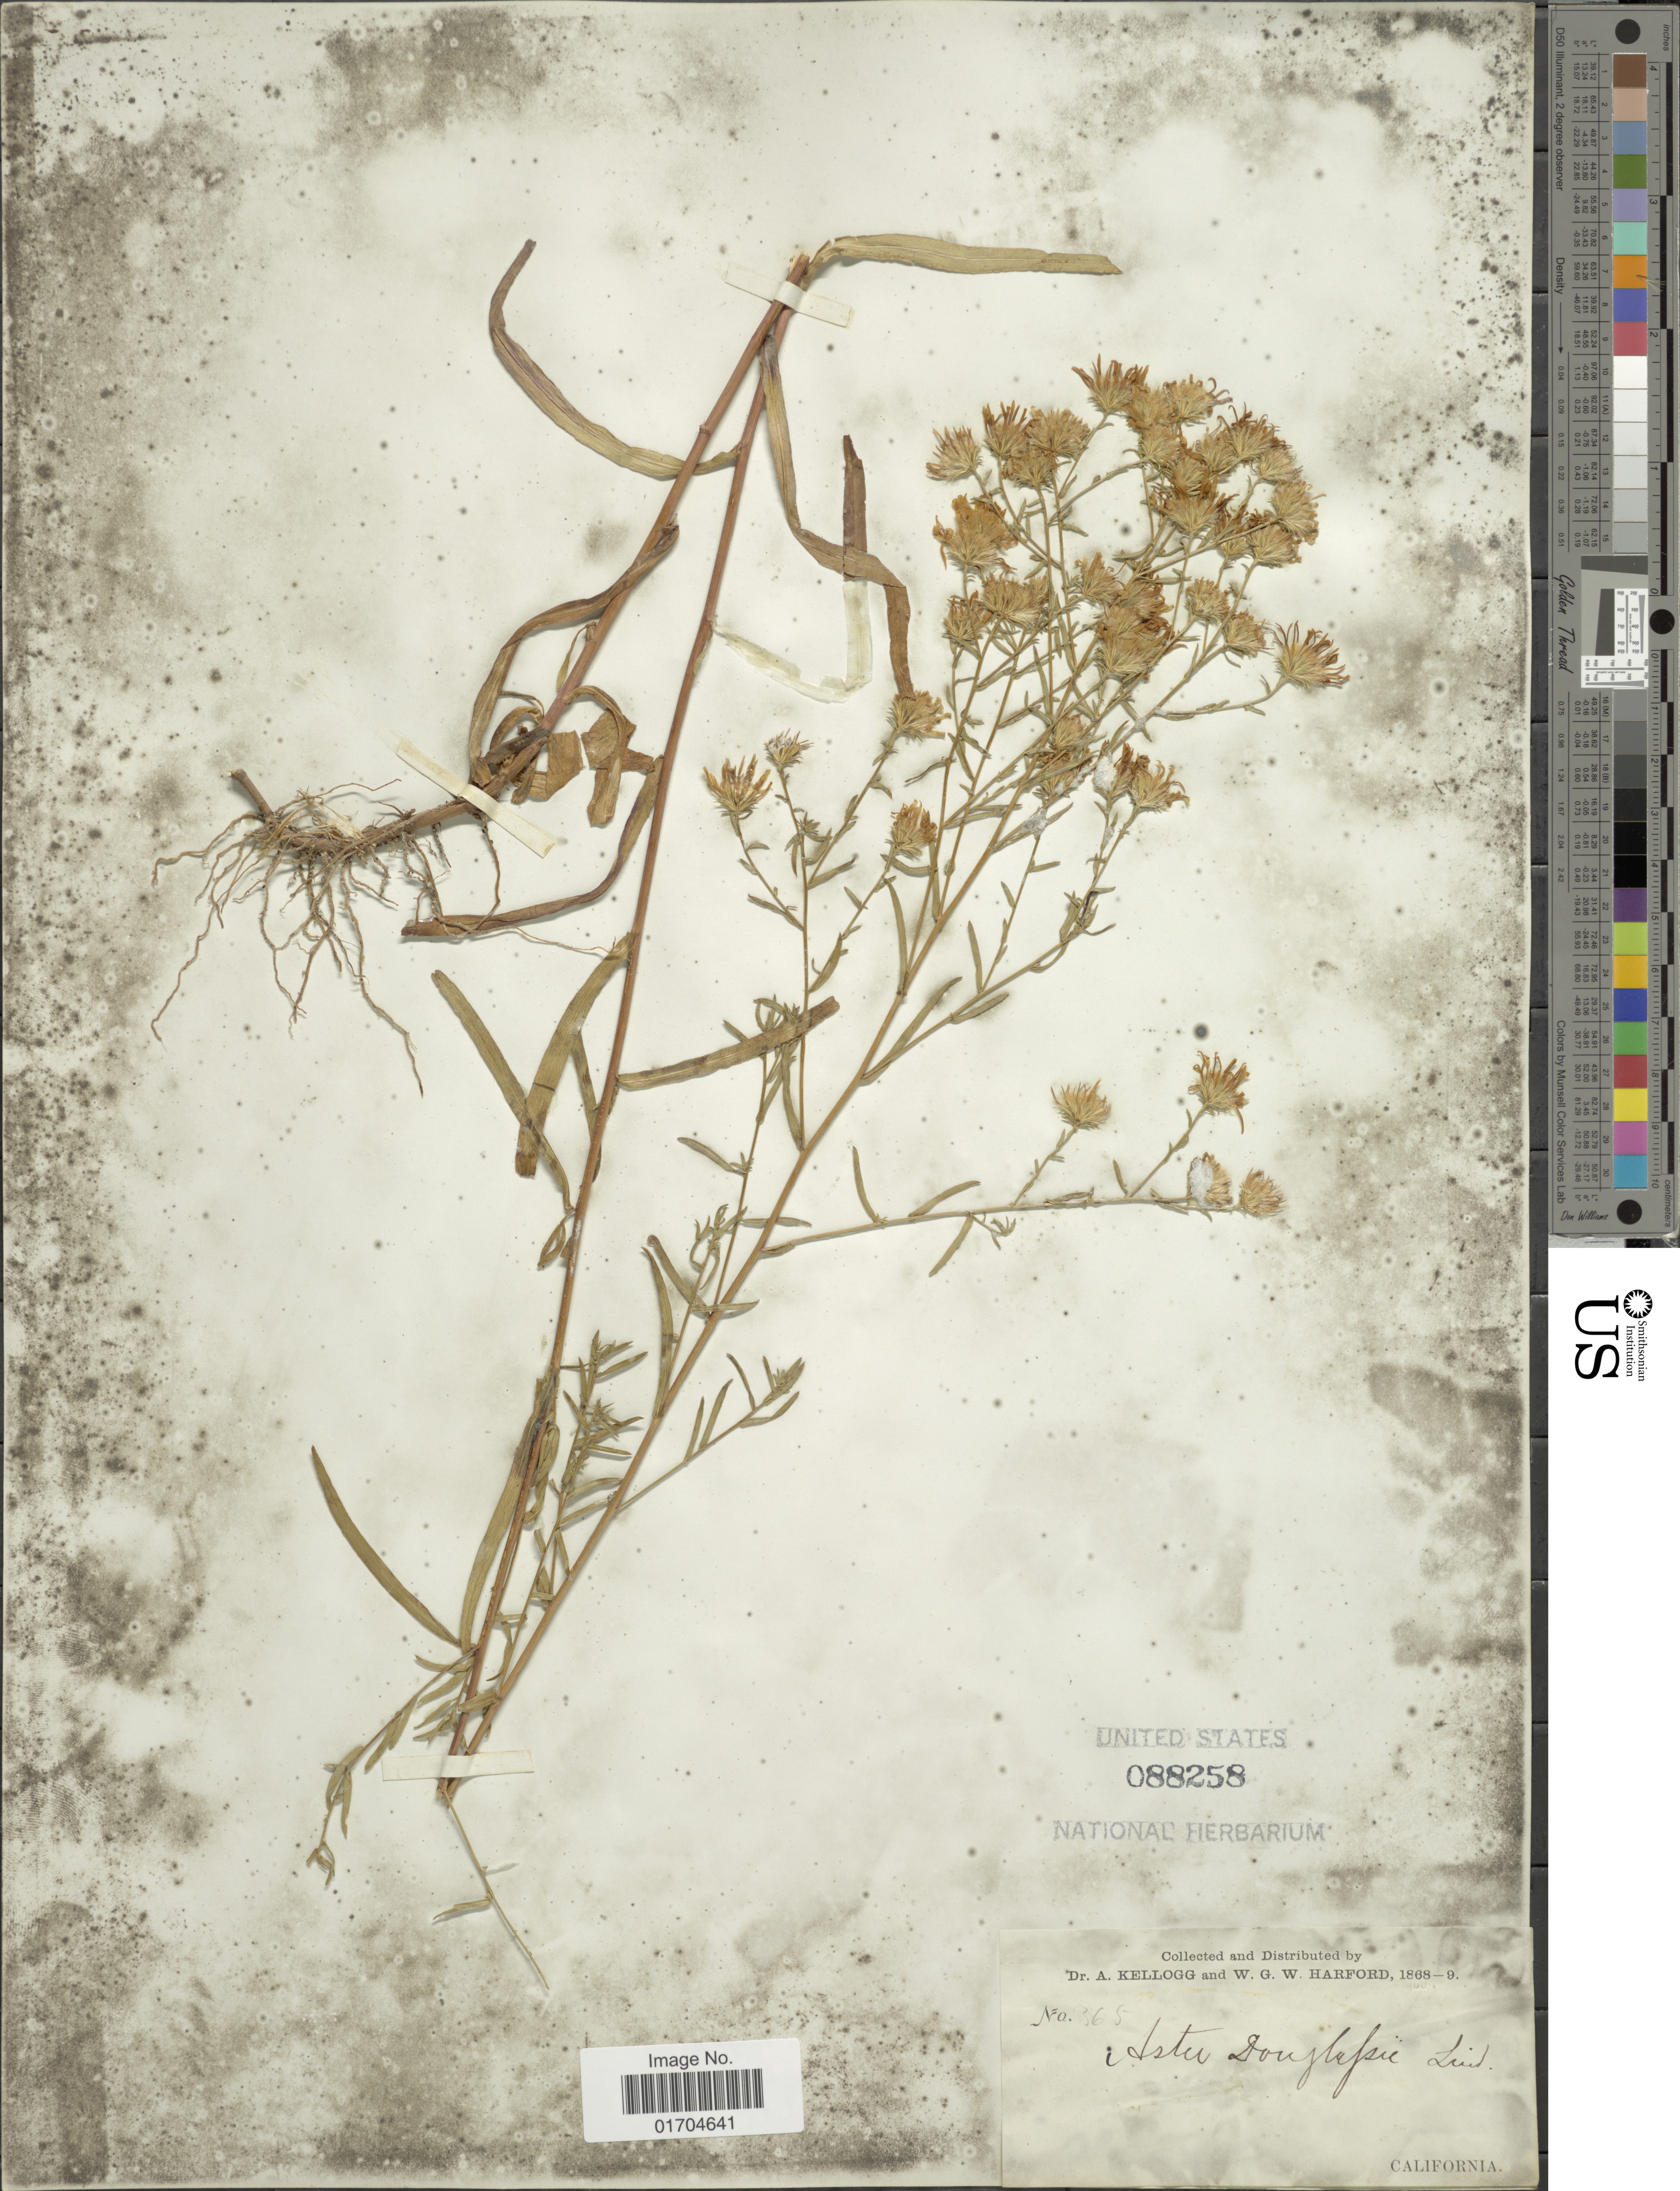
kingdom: Plantae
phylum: Tracheophyta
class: Magnoliopsida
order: Asterales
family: Asteraceae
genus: Symphyotrichum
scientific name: Symphyotrichum sp.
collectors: A. Kellogg & W. G. W. Harford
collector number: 365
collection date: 1868/1869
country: United States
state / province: California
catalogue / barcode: US 88258